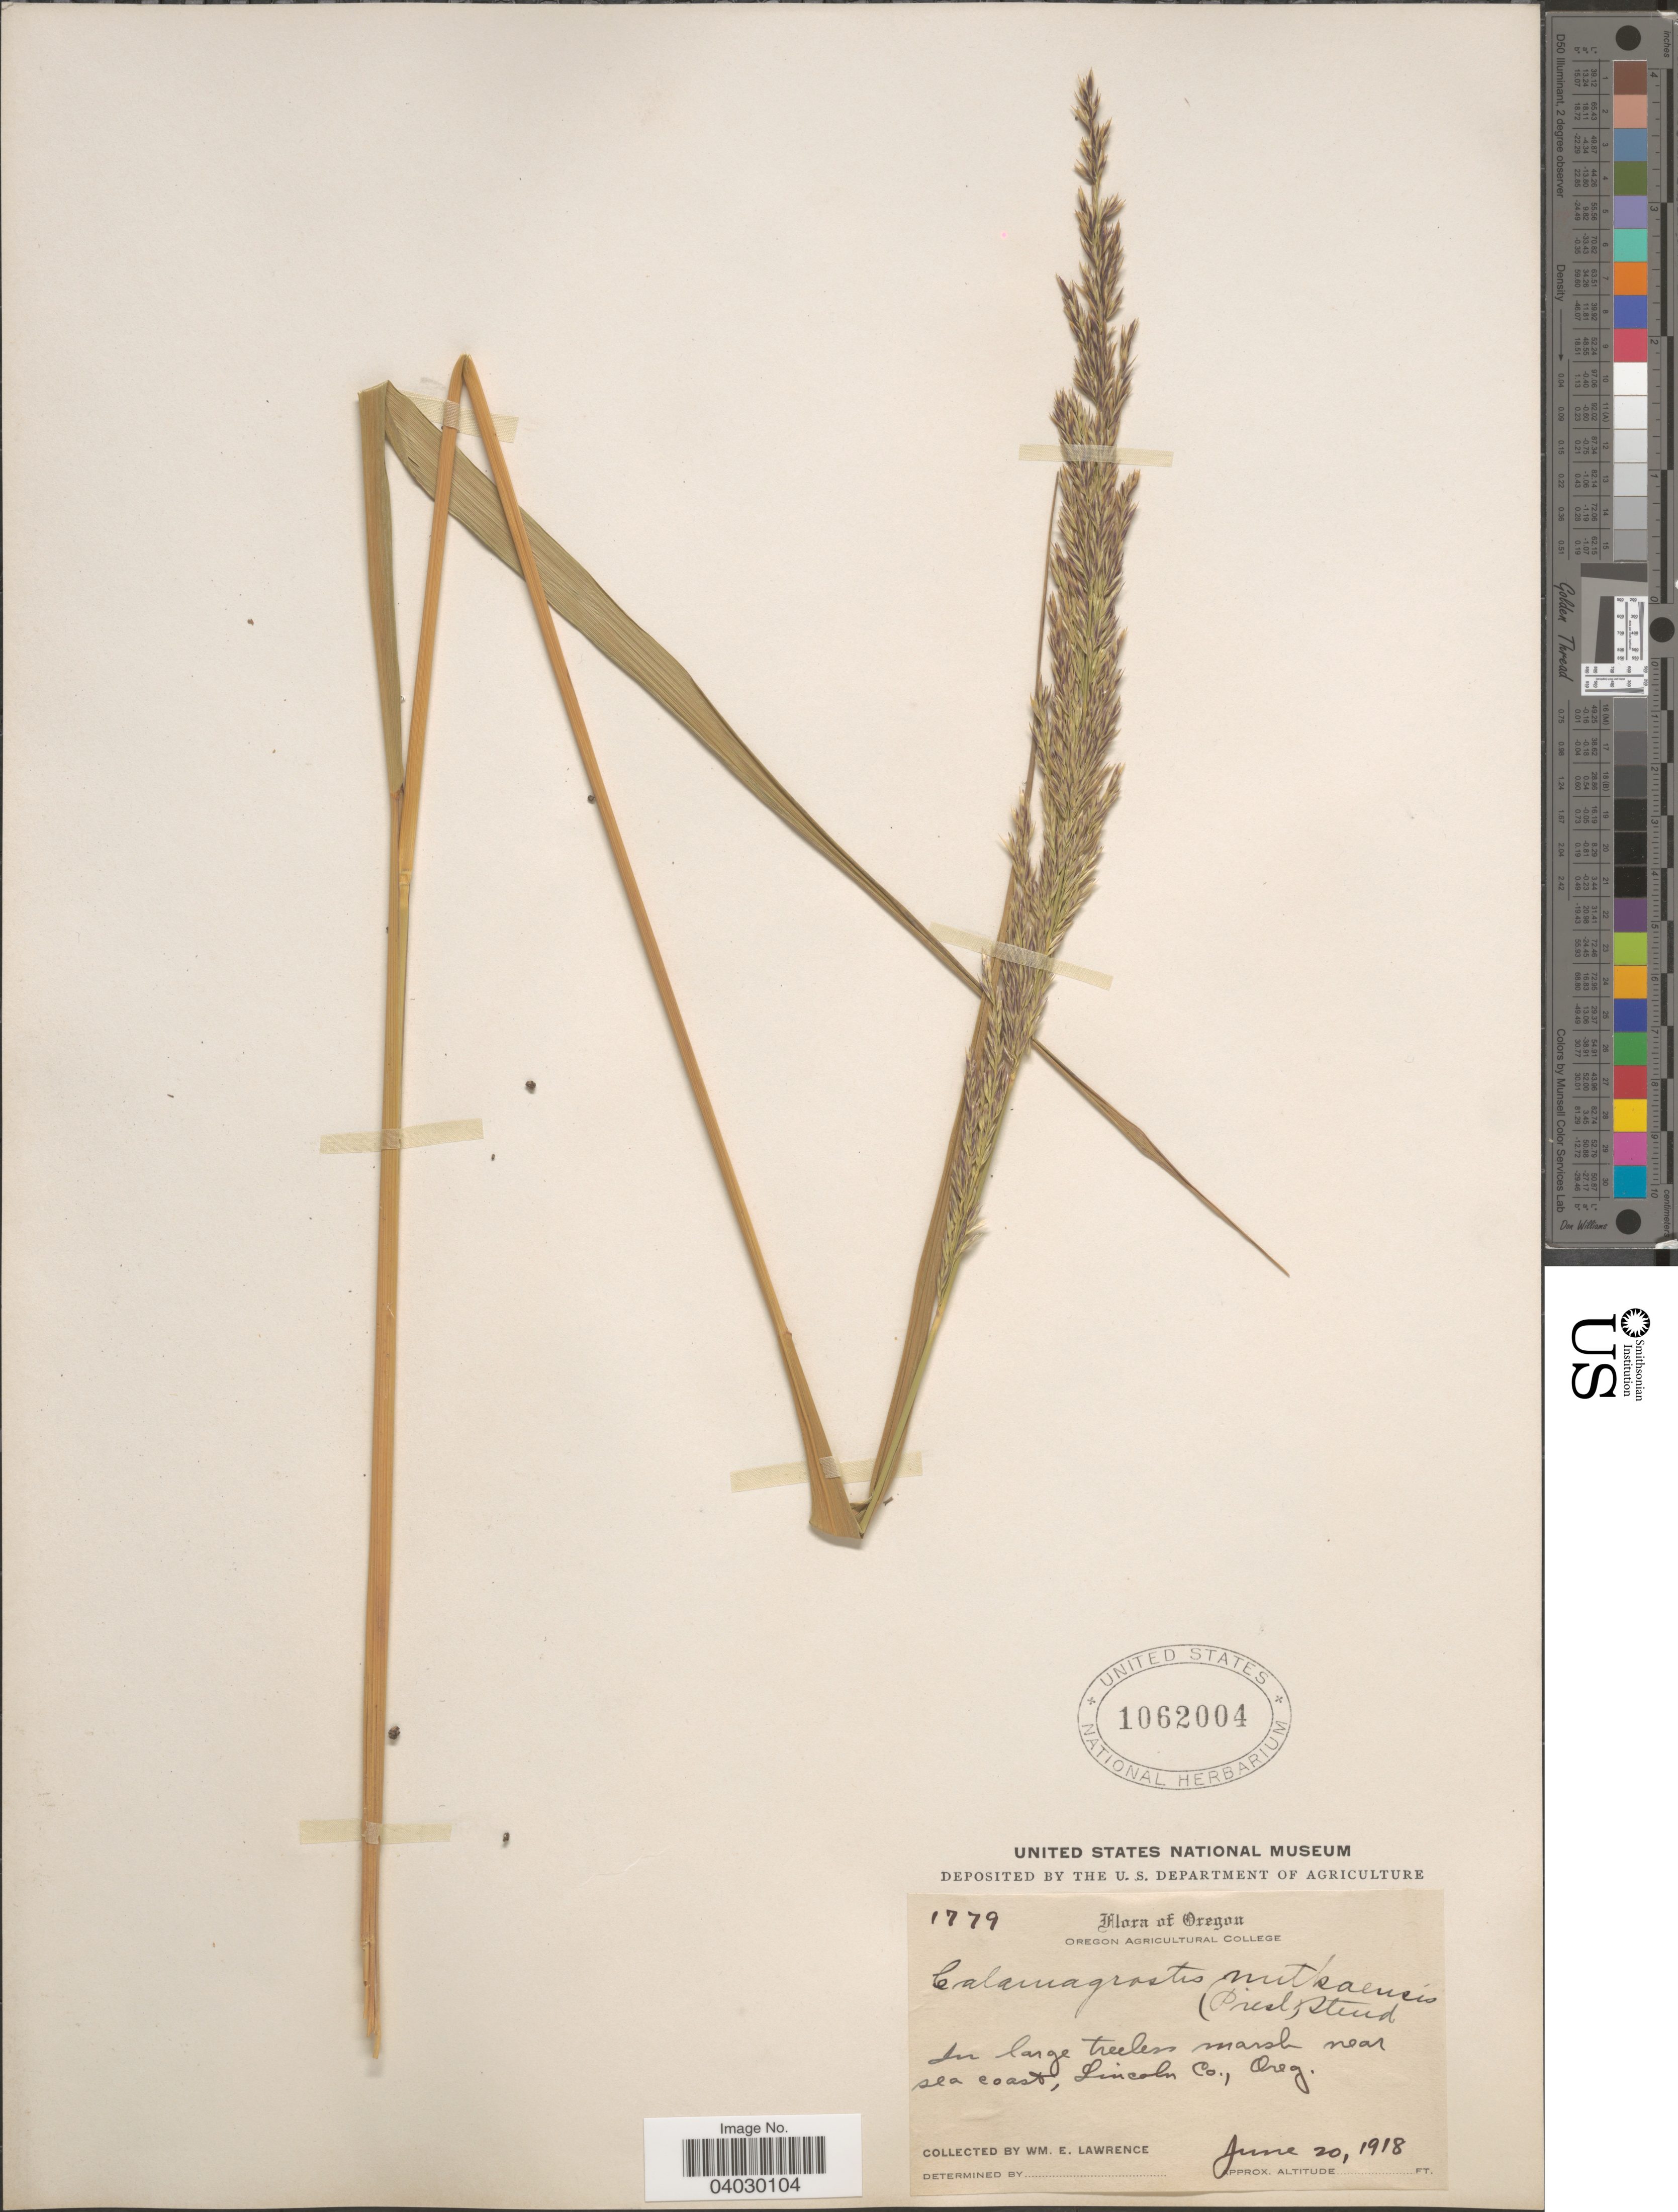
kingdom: Plantae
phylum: Tracheophyta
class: Liliopsida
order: Poales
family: Poaceae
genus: Calamagrostis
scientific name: Calamagrostis nutkaensis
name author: (J. Presl) Steud.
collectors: W. Lawrence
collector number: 1779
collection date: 1918-06-20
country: United States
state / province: Oregon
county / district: Lincoln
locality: Near sea coast, Lincoln Co.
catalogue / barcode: US 1062004